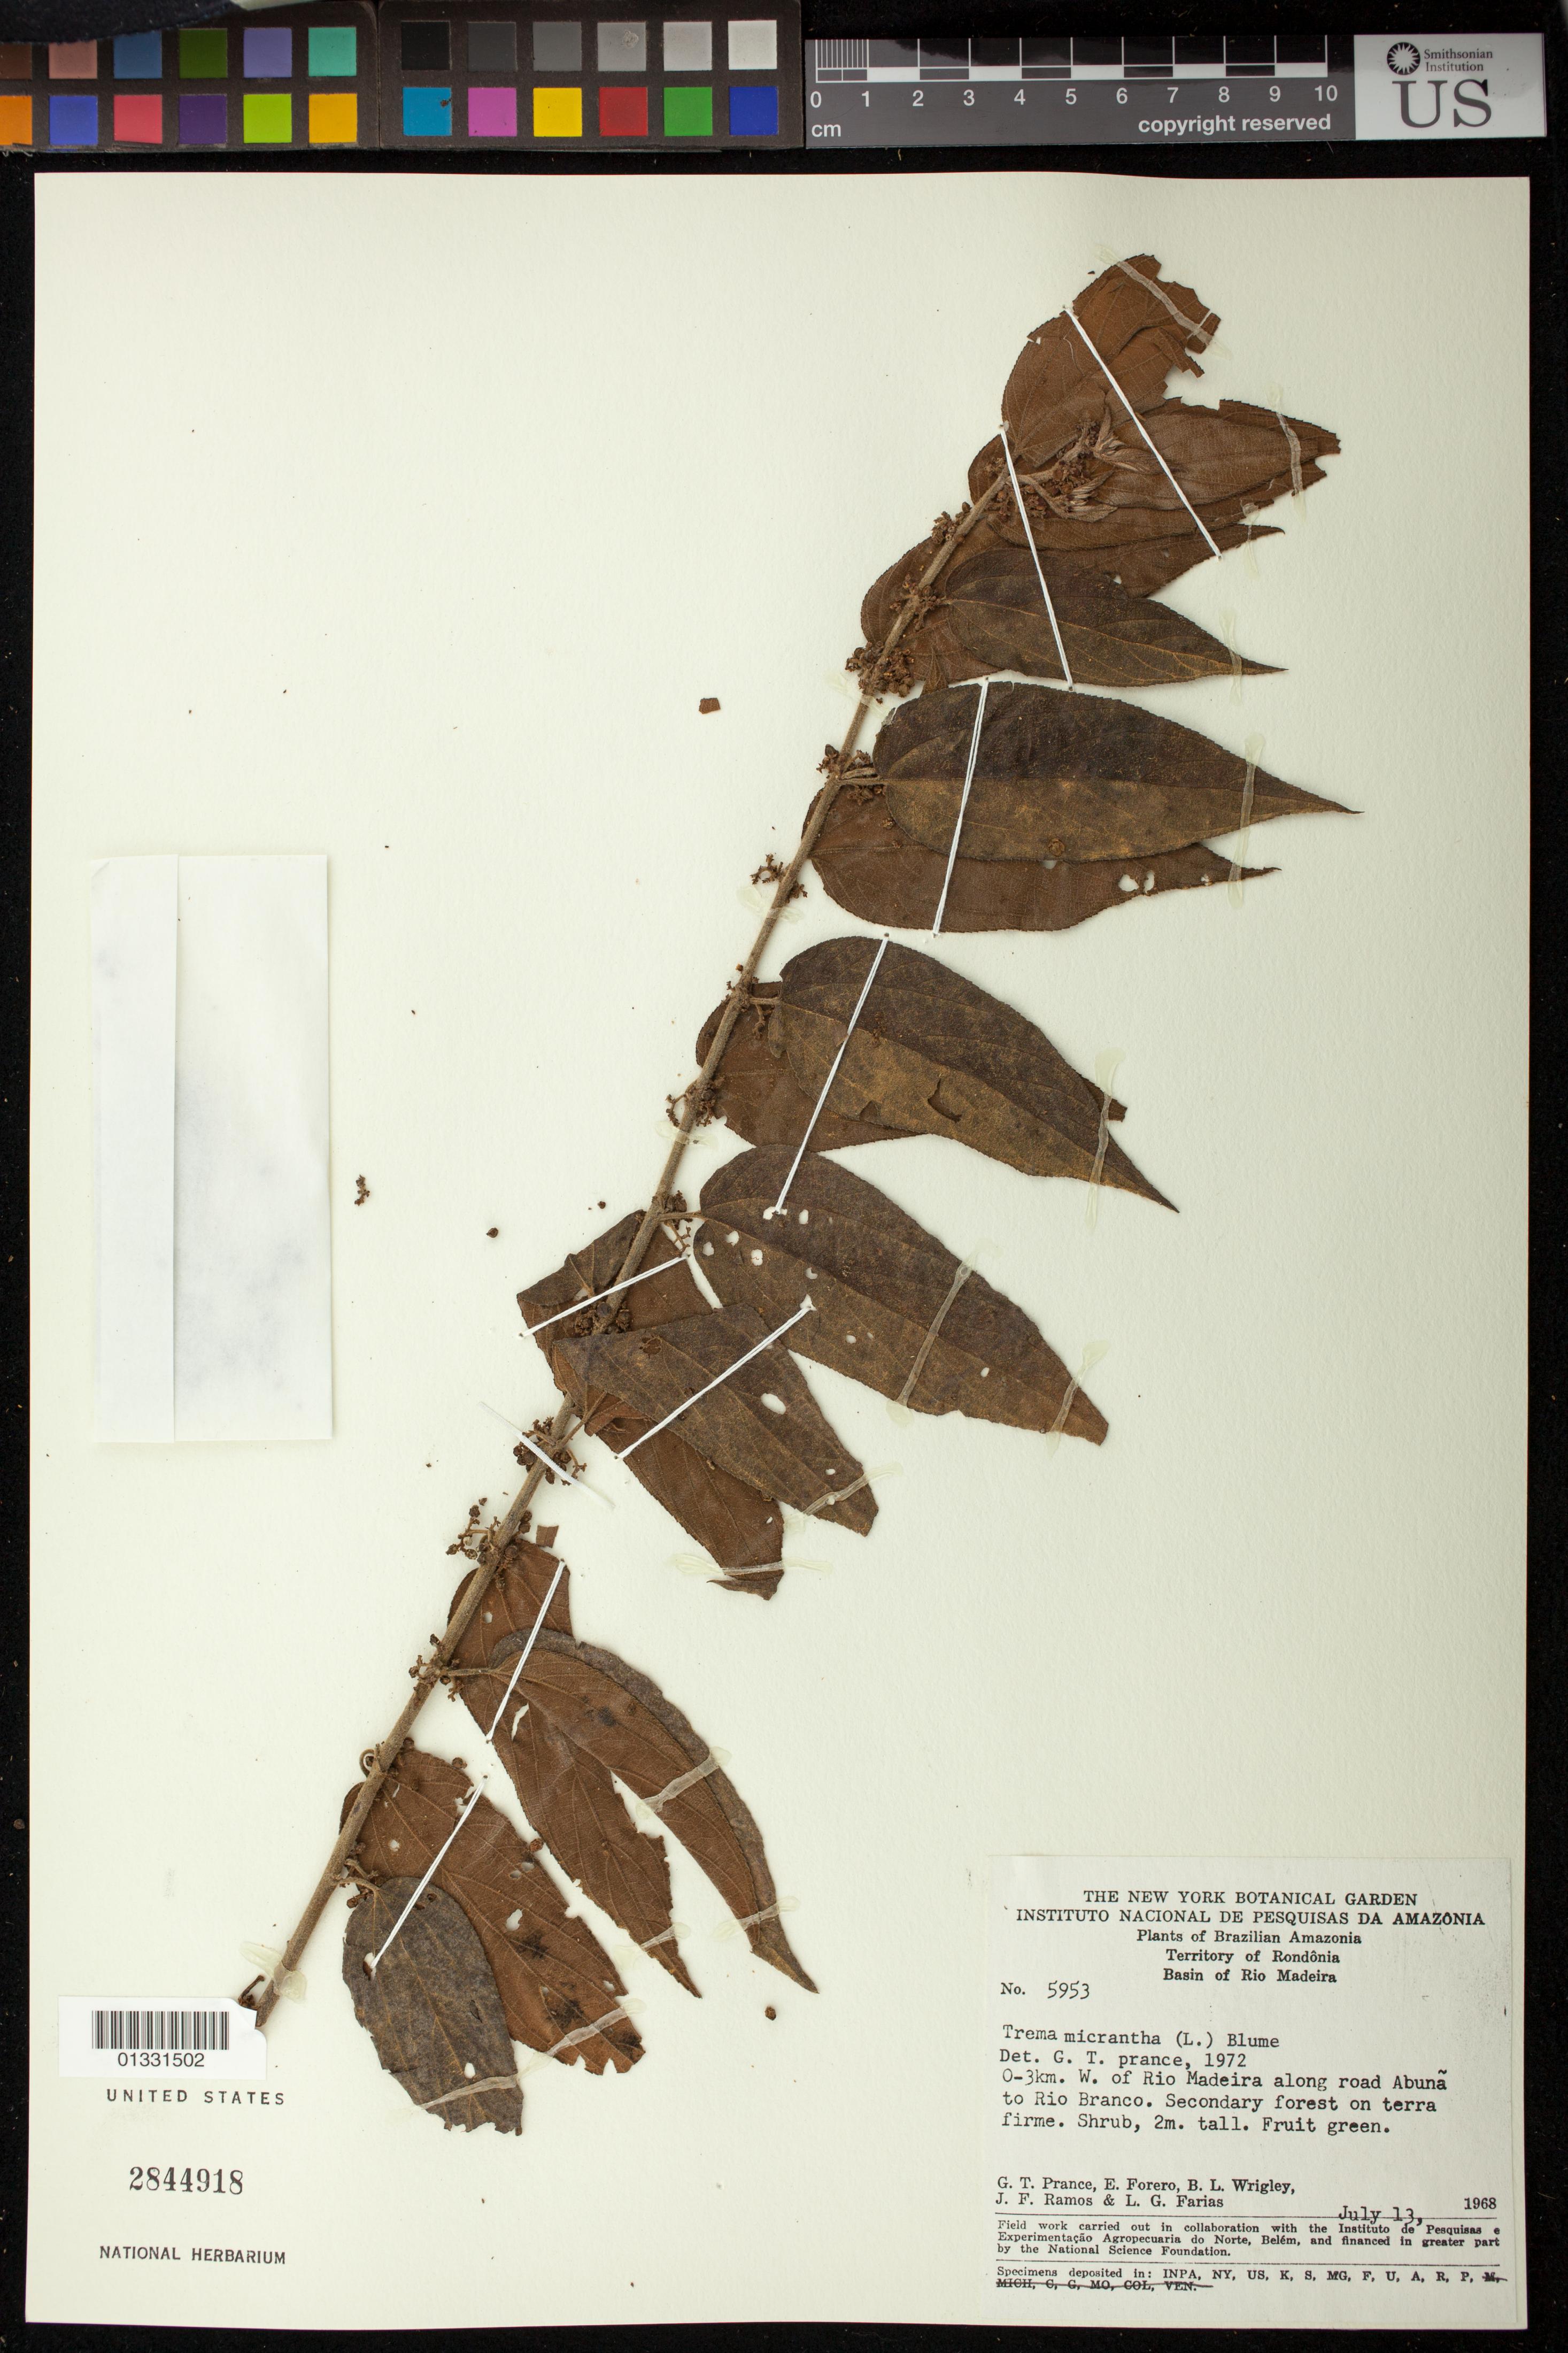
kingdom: Plantae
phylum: Tracheophyta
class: Magnoliopsida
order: Rosales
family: Cannabaceae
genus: Trema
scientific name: Trema micranthum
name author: (L.) Blume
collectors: G. T. Prance, E. Forero, B. L. Wrigley, J. F. Ramos & L. G. Farias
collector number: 5953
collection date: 1968-07-13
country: Brazil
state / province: Rondônia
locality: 0-3 km W of Rio Madeira along road Abunã to Rio Branco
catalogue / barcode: US 2844918